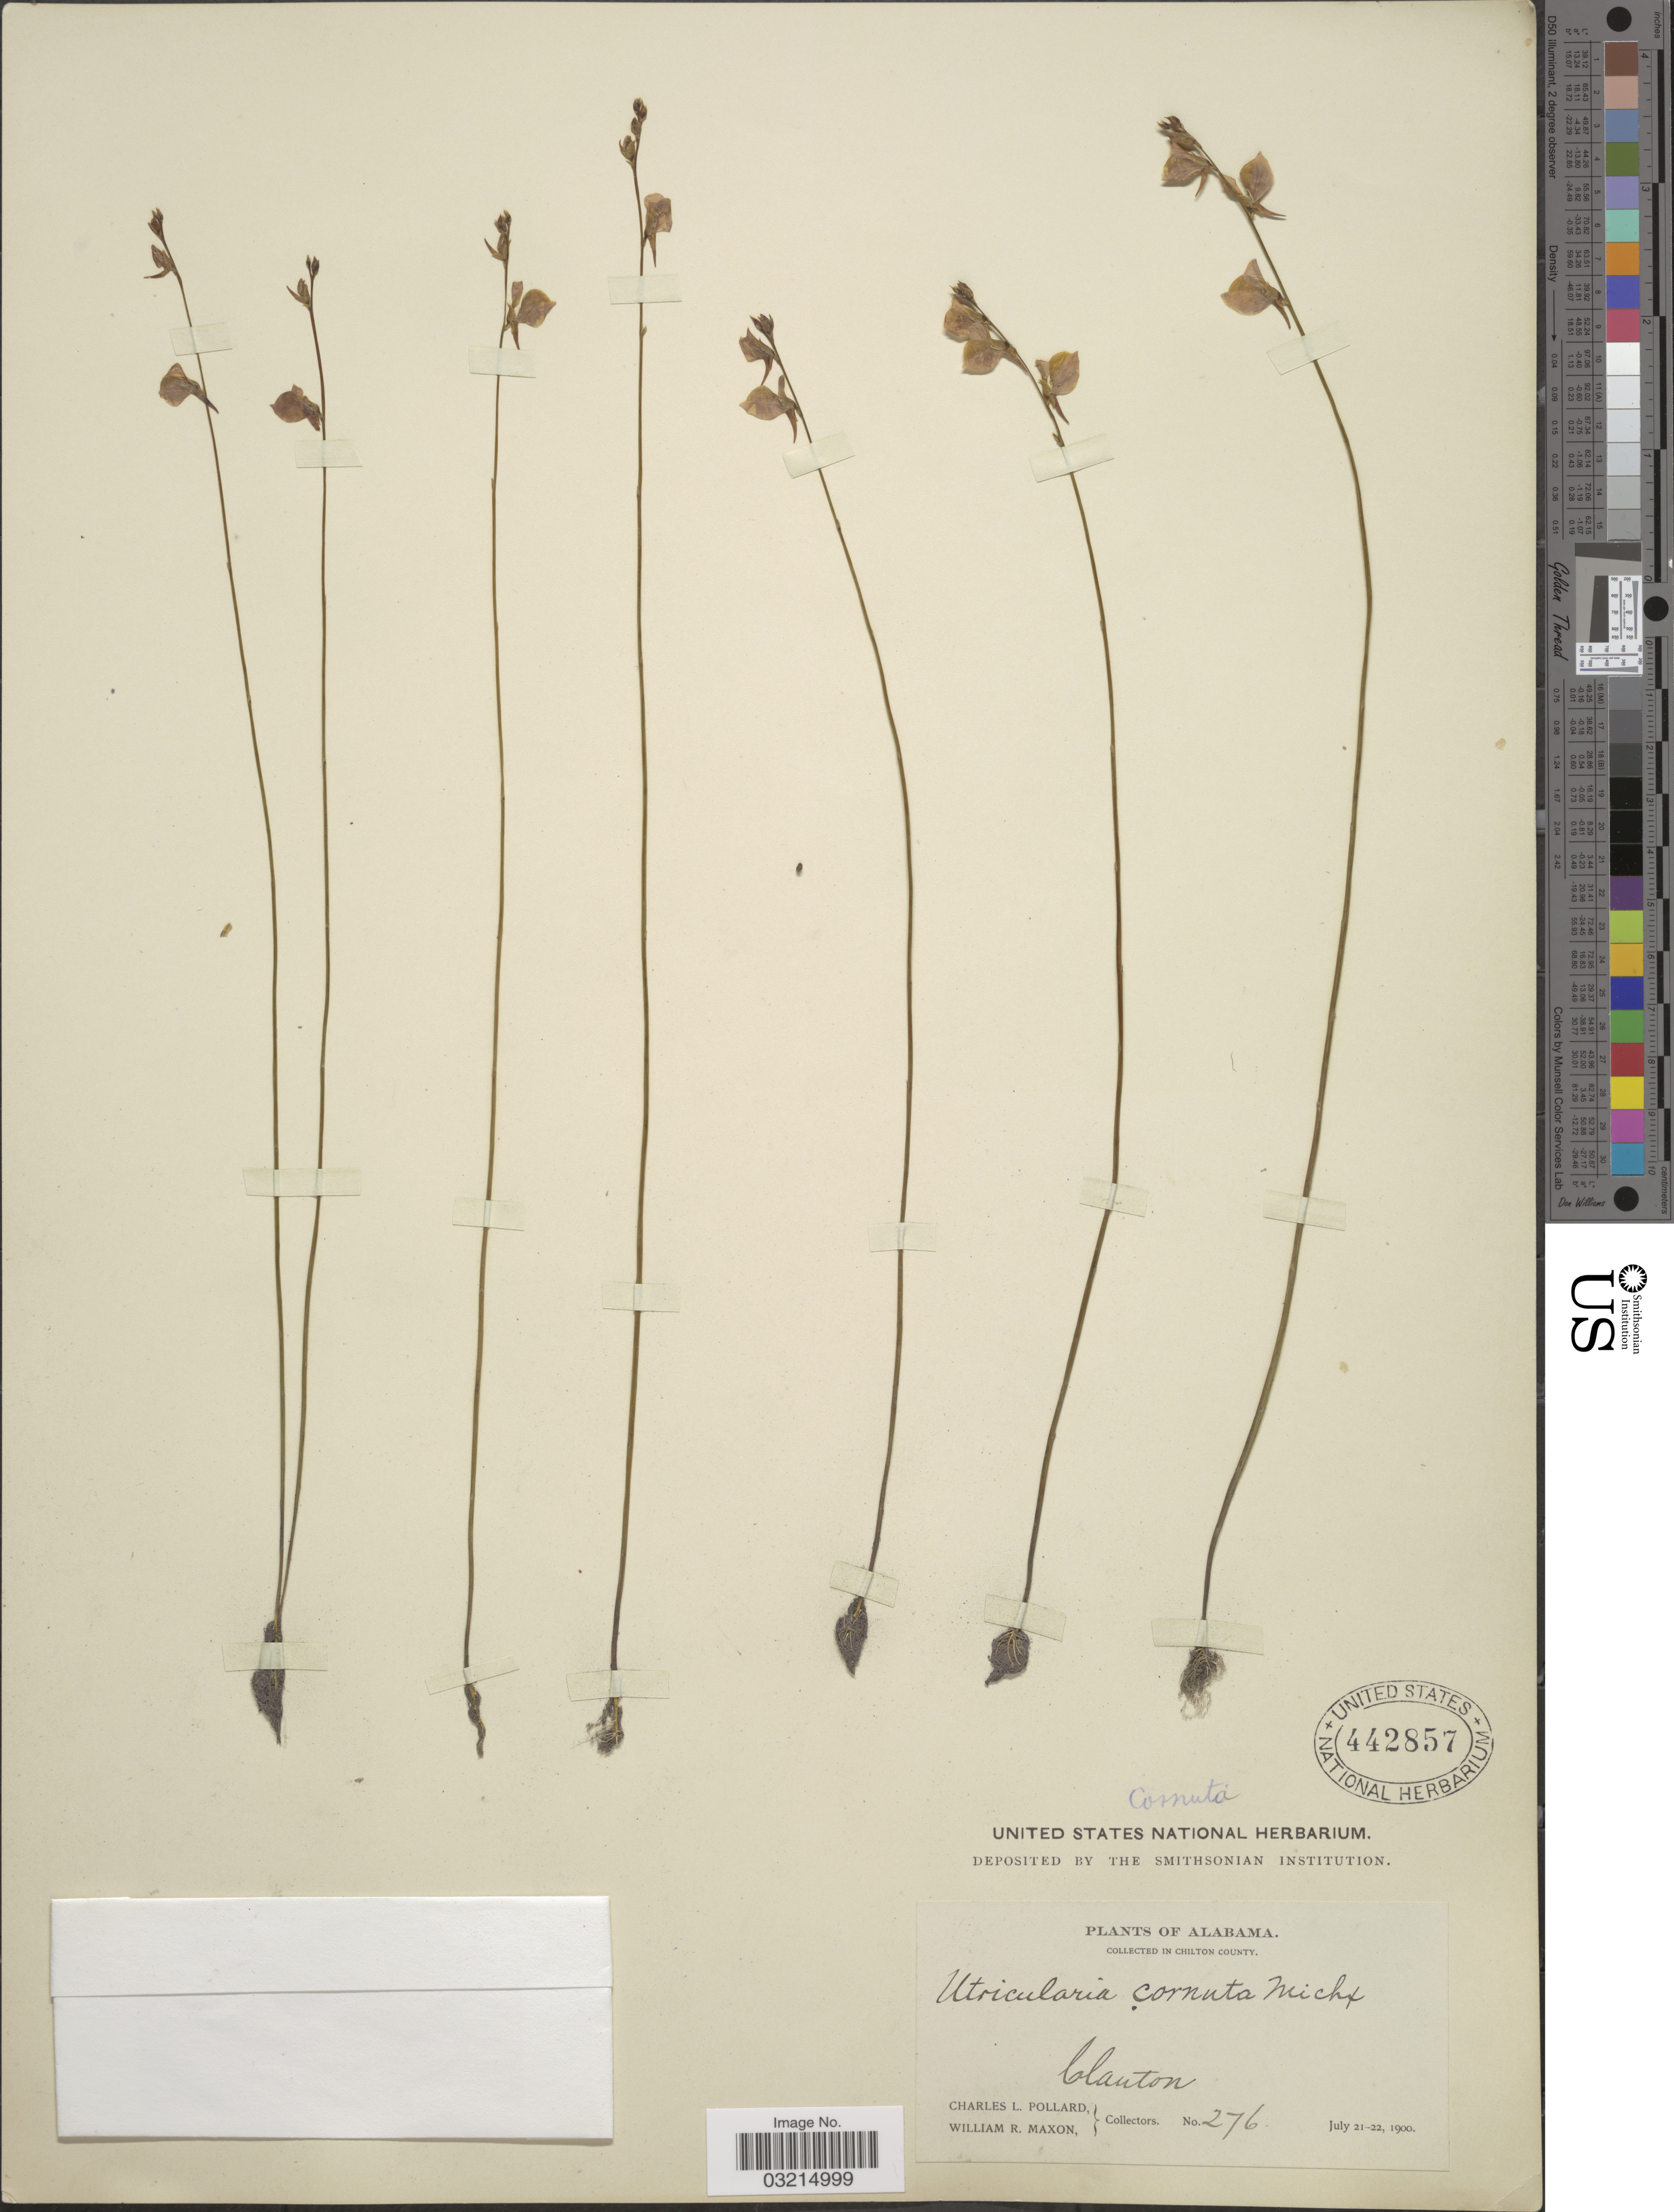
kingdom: Plantae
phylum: Tracheophyta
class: Magnoliopsida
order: Lamiales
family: Lentibulariaceae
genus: Utricularia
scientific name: Utricularia cornuta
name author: Michx.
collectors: C. L. Pollard & W. R. Maxon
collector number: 276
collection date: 1900-07-21/1900-07-22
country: United States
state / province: Alabama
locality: Chilton County. Clanton.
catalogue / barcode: US 442857